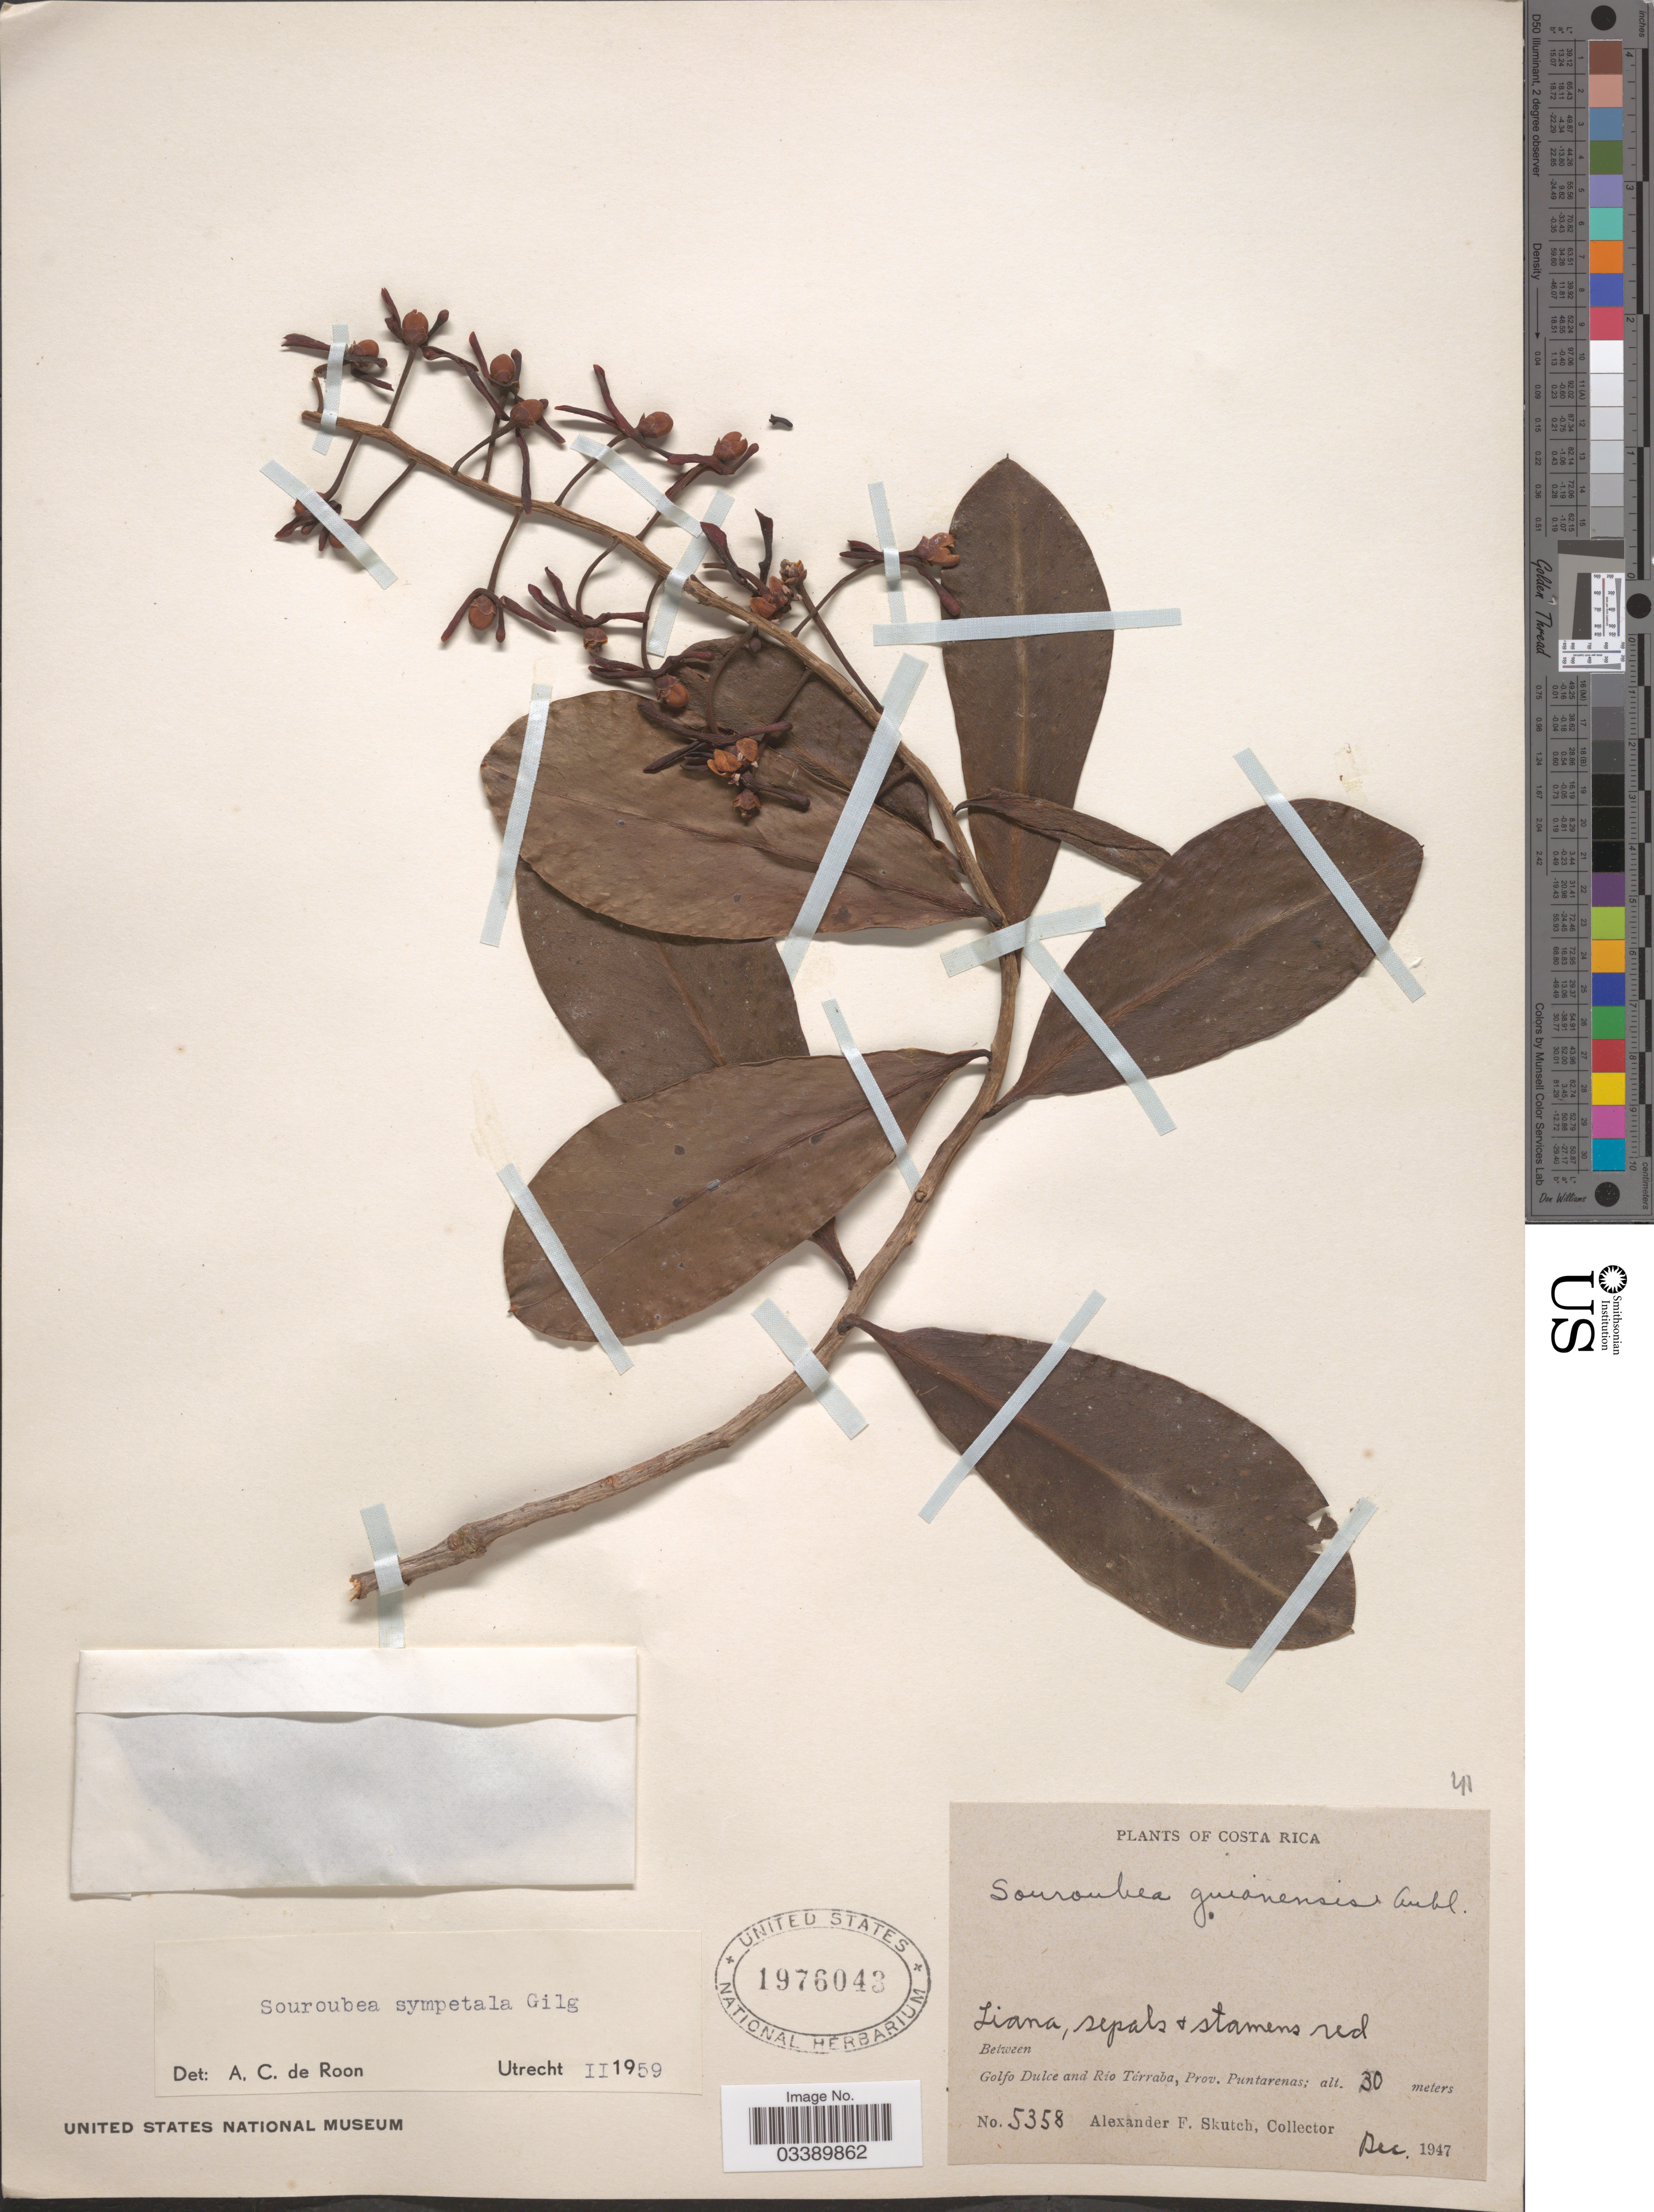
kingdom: Plantae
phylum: Tracheophyta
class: Magnoliopsida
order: Ericales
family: Marcgraviaceae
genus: Souroubea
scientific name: Souroubea sympetala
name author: Gilg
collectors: A. F. Skutch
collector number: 5358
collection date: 1947-12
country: Costa Rica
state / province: Puntarenas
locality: Between Golfo Dulce and Rio Térraba.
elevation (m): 30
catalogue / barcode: US 1976043